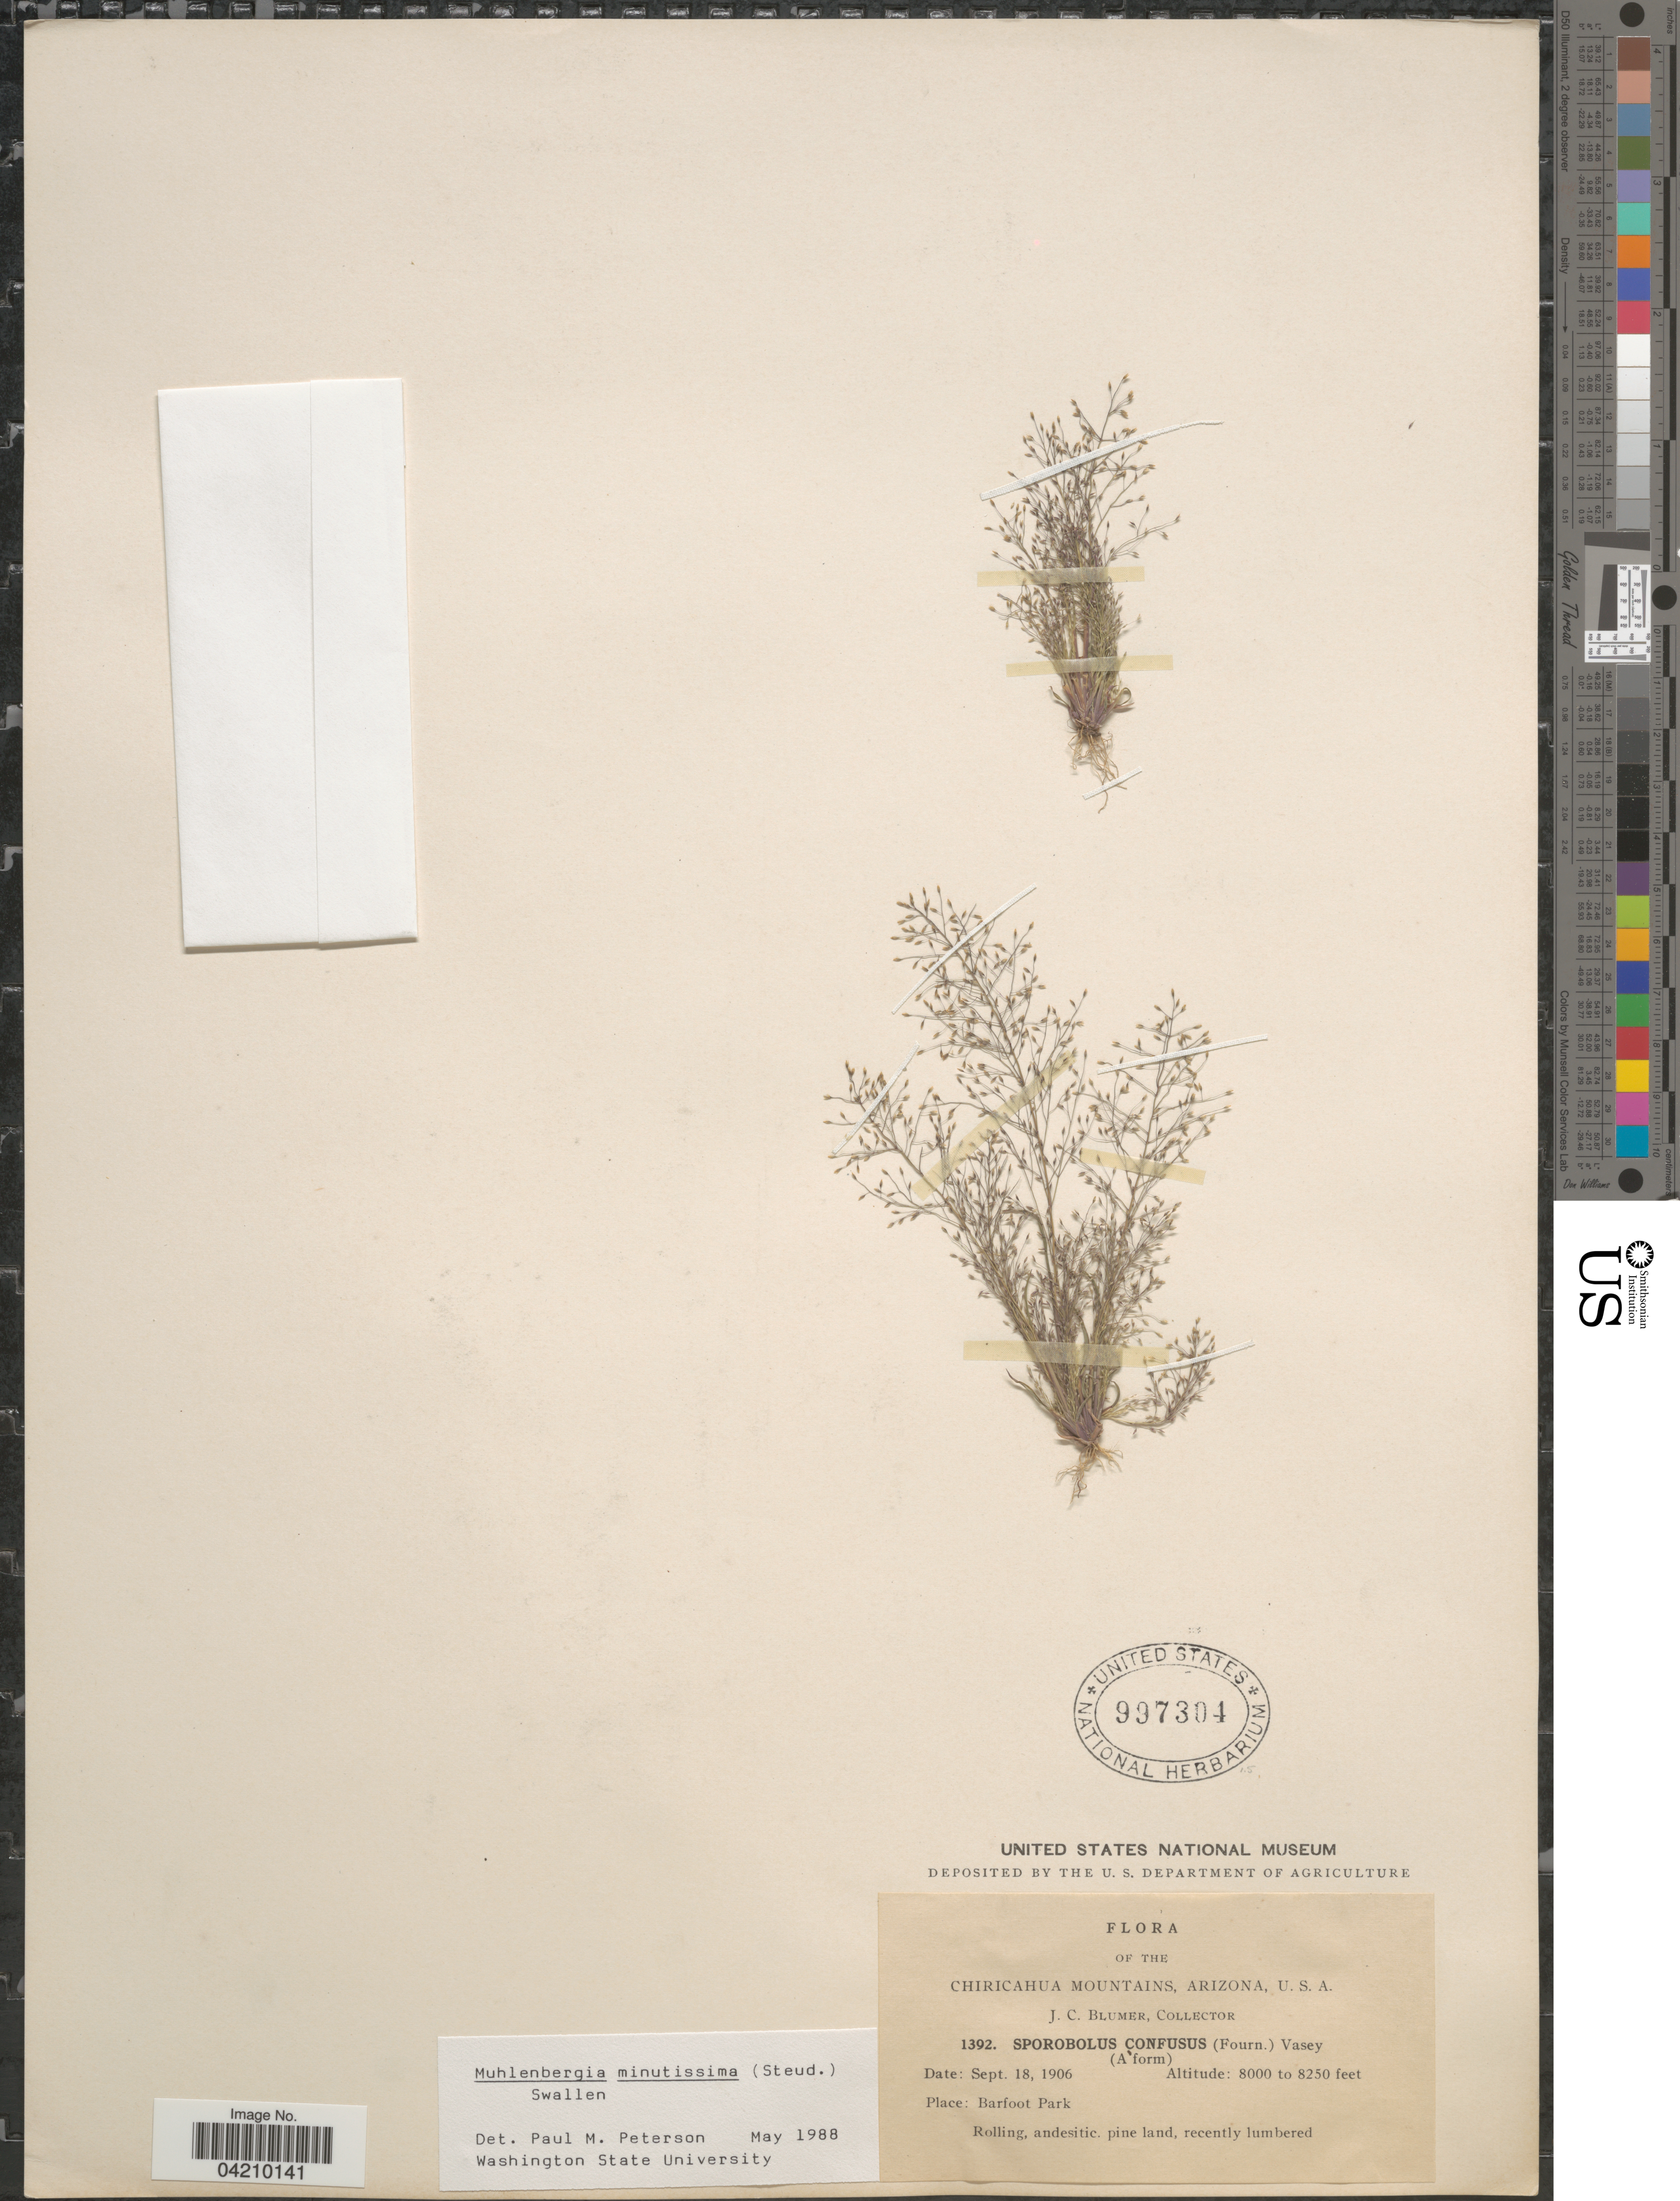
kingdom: Plantae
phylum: Tracheophyta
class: Liliopsida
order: Poales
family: Poaceae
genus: Muhlenbergia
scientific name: Muhlenbergia minutissima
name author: (Steud.) Swallen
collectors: J. C. Blumer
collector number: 1392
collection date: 1906-09-18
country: United States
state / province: Arizona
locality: Chiricahua Mountains. Barfoot Park.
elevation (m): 2438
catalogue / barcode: US 997304